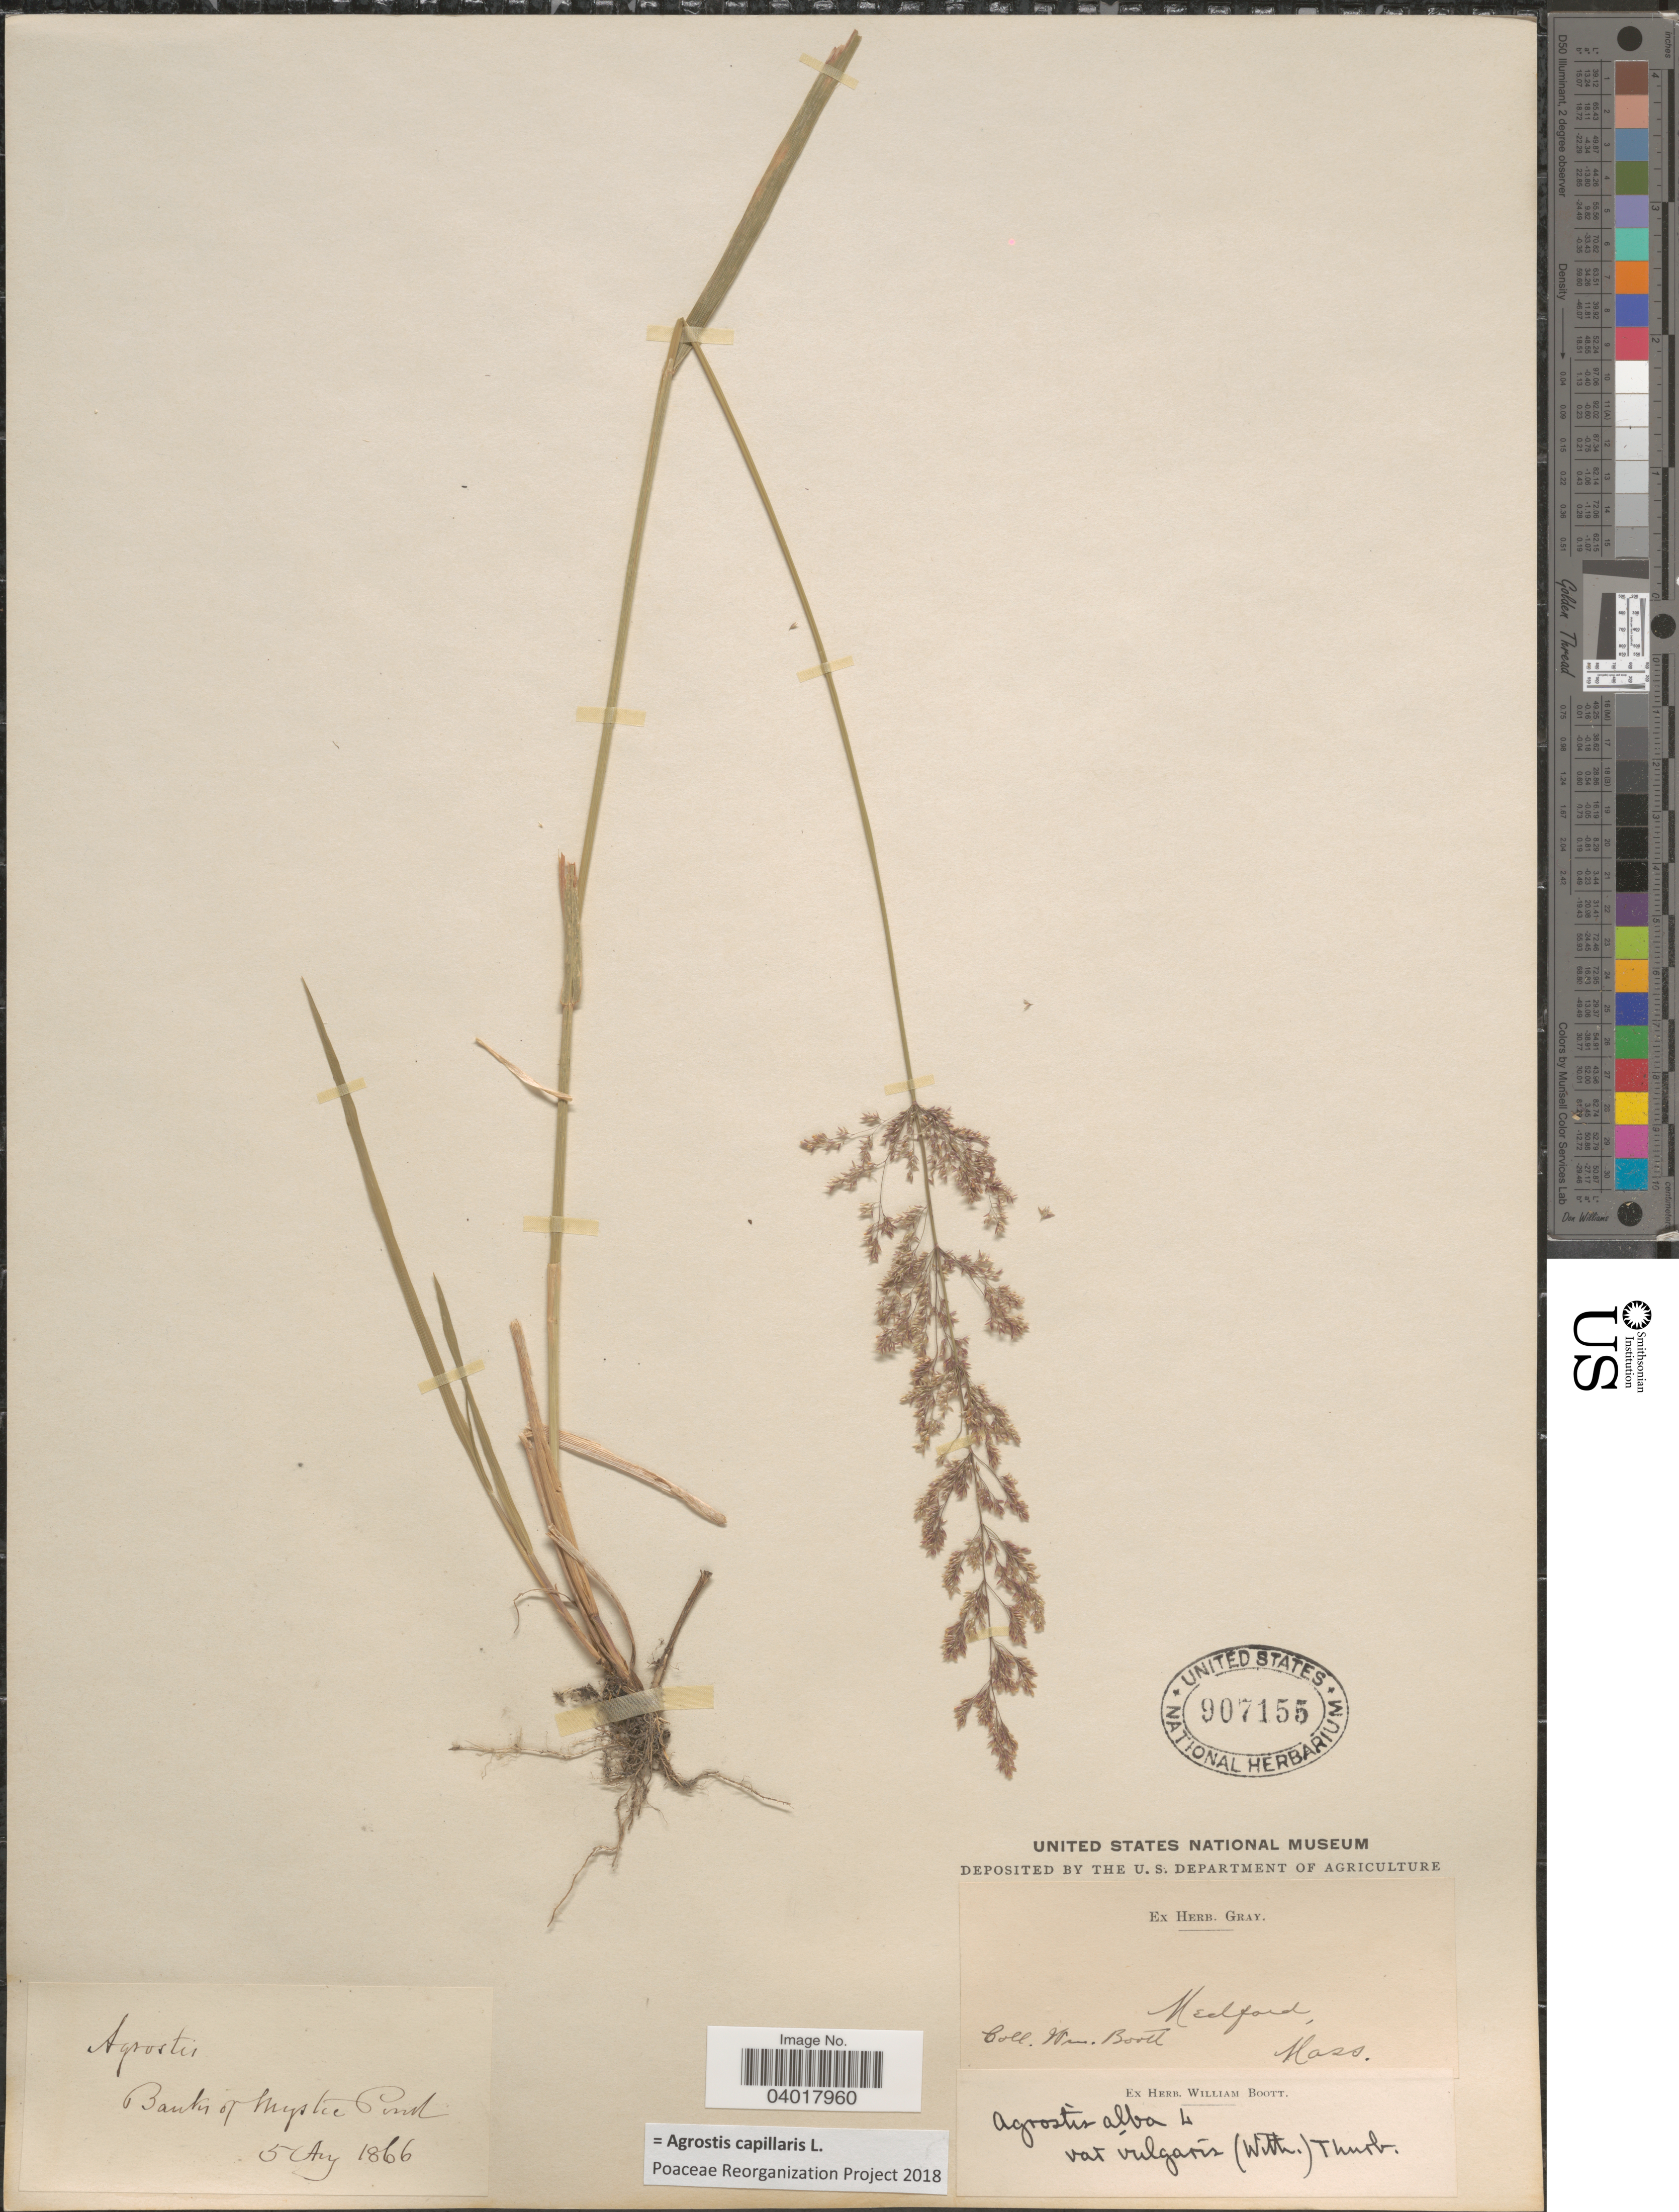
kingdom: Plantae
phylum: Tracheophyta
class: Liliopsida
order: Poales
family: Poaceae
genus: Agrostis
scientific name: Agrostis capillaris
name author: L.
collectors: W. Boott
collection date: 1866-08-05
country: United States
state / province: Massachusetts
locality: Banks of Mystic Pond. Medford.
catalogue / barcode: US 907155